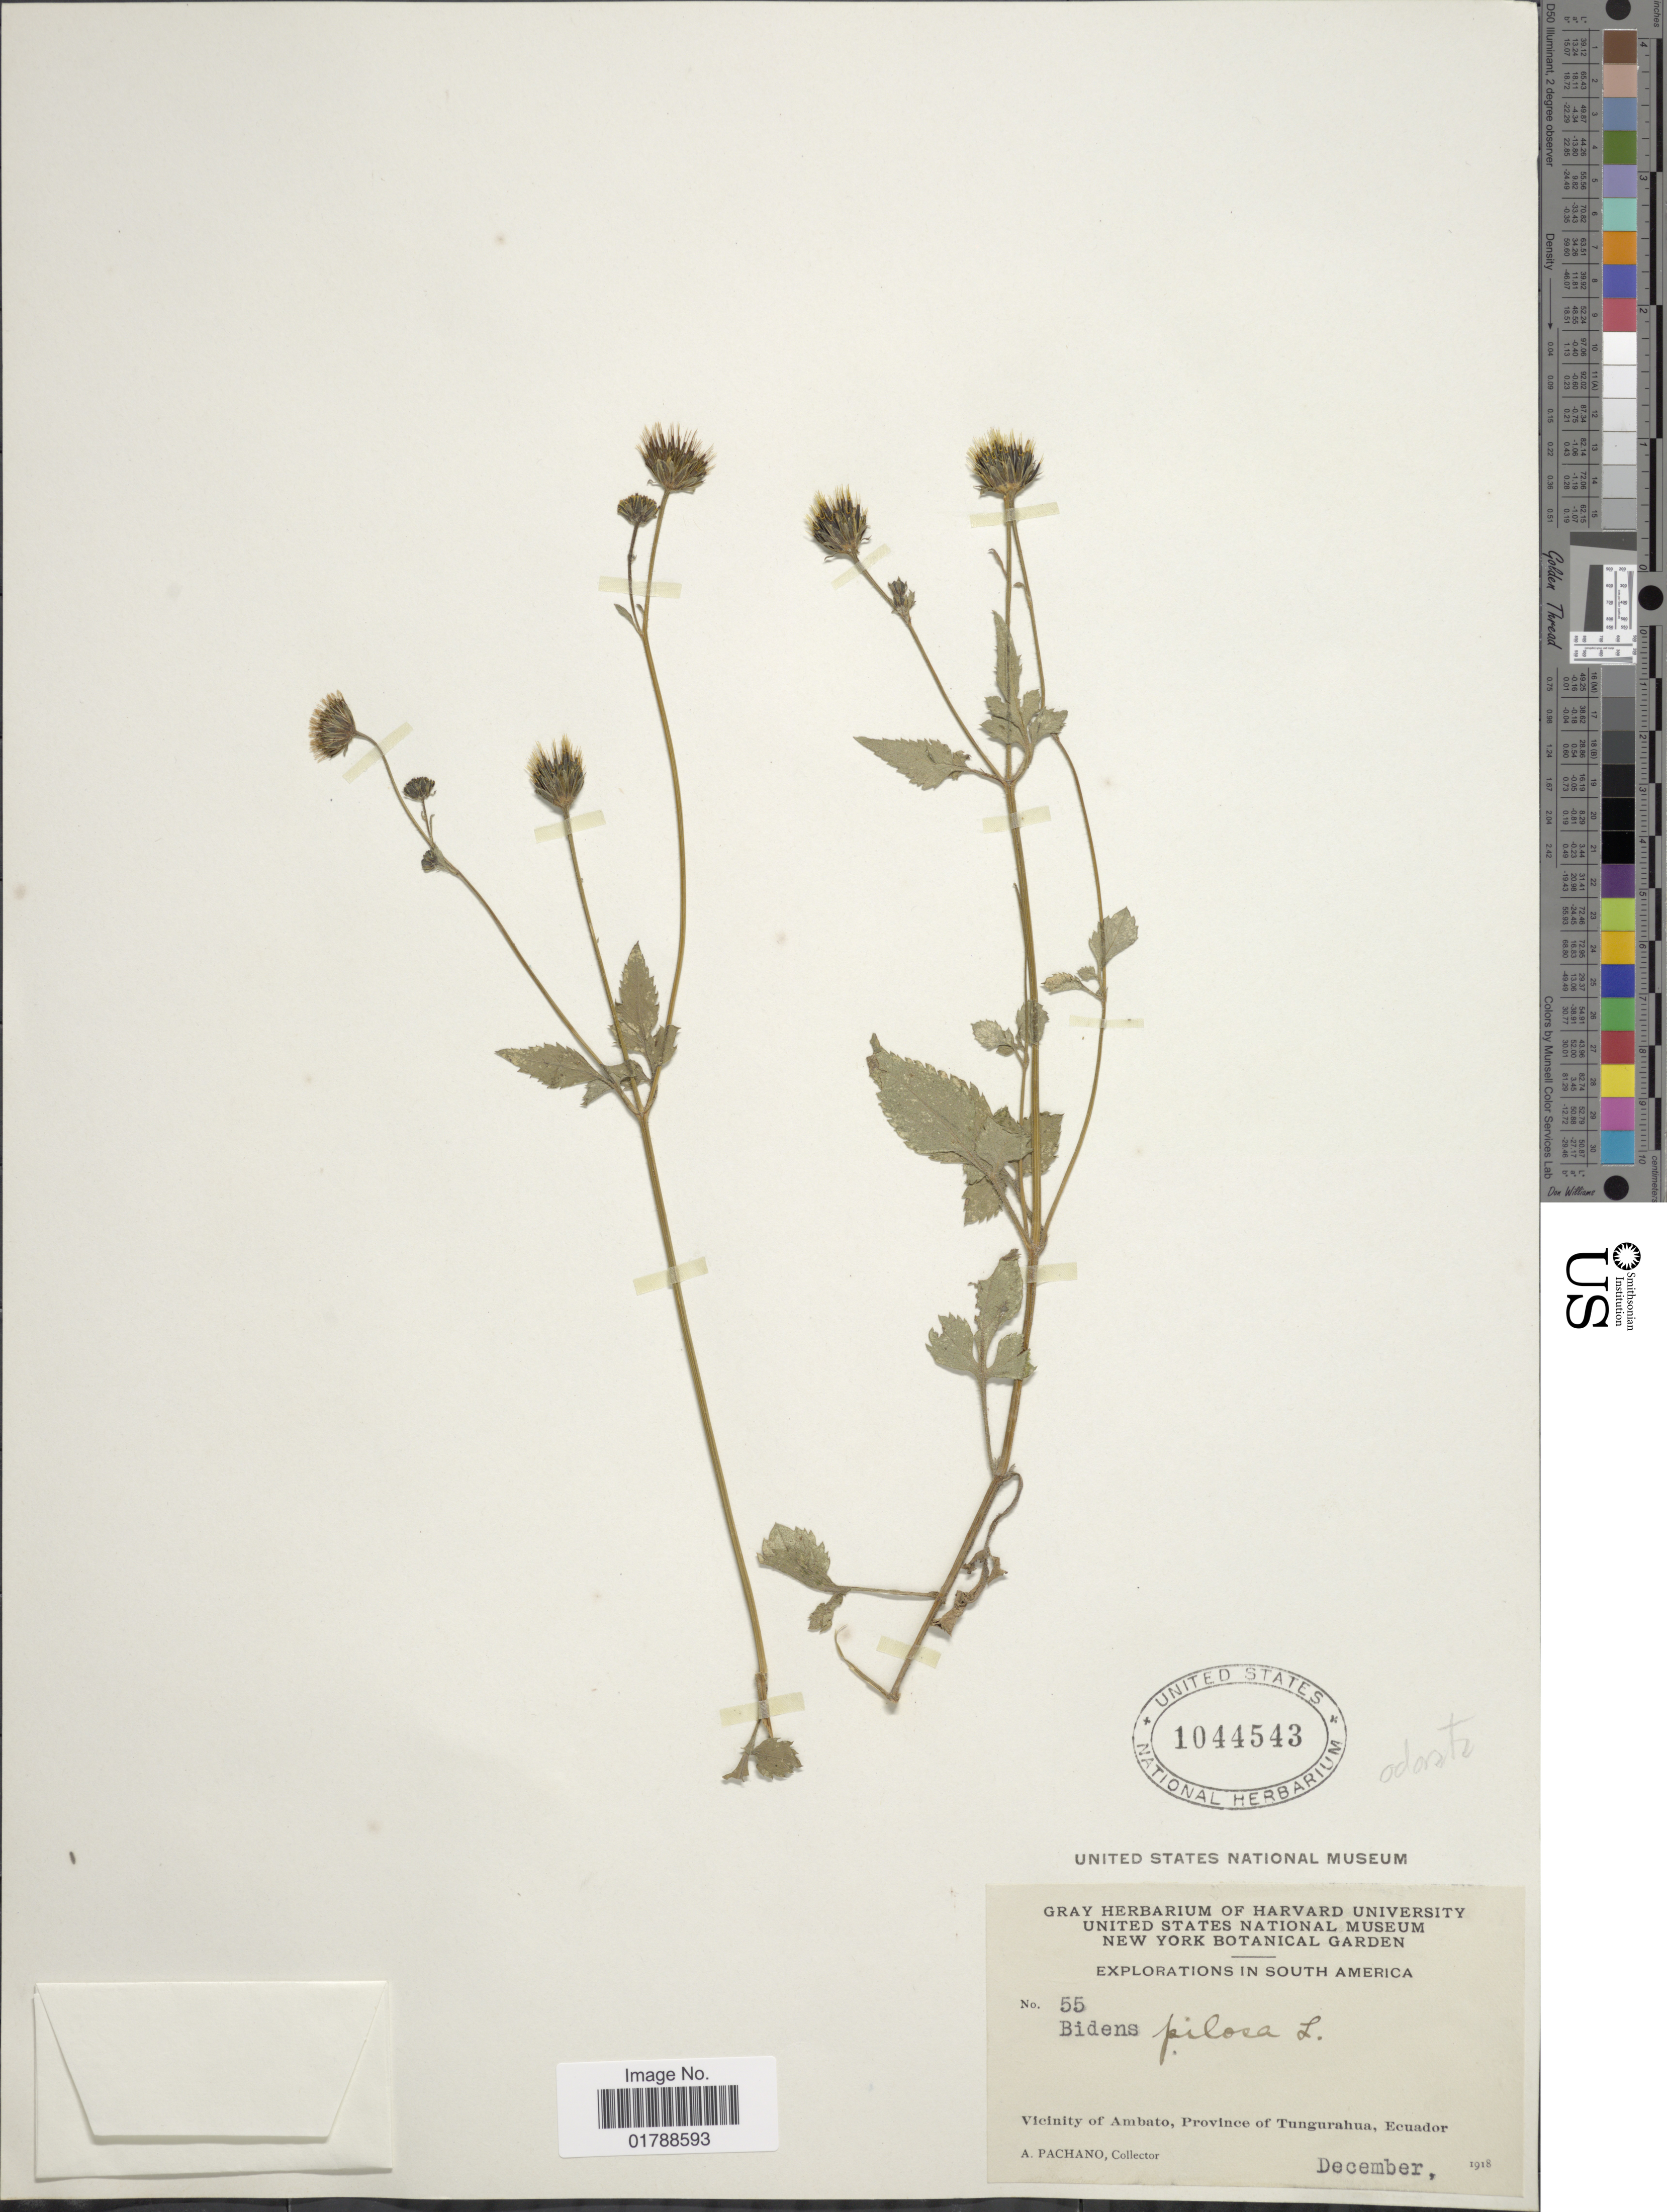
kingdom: Plantae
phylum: Tracheophyta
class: Magnoliopsida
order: Asterales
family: Asteraceae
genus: Bidens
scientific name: Bidens odorata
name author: Cav.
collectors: A. Pachano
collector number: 55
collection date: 1918-12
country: Ecuador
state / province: Tungurahua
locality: Vicinity of Ambato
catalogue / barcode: US 1044543